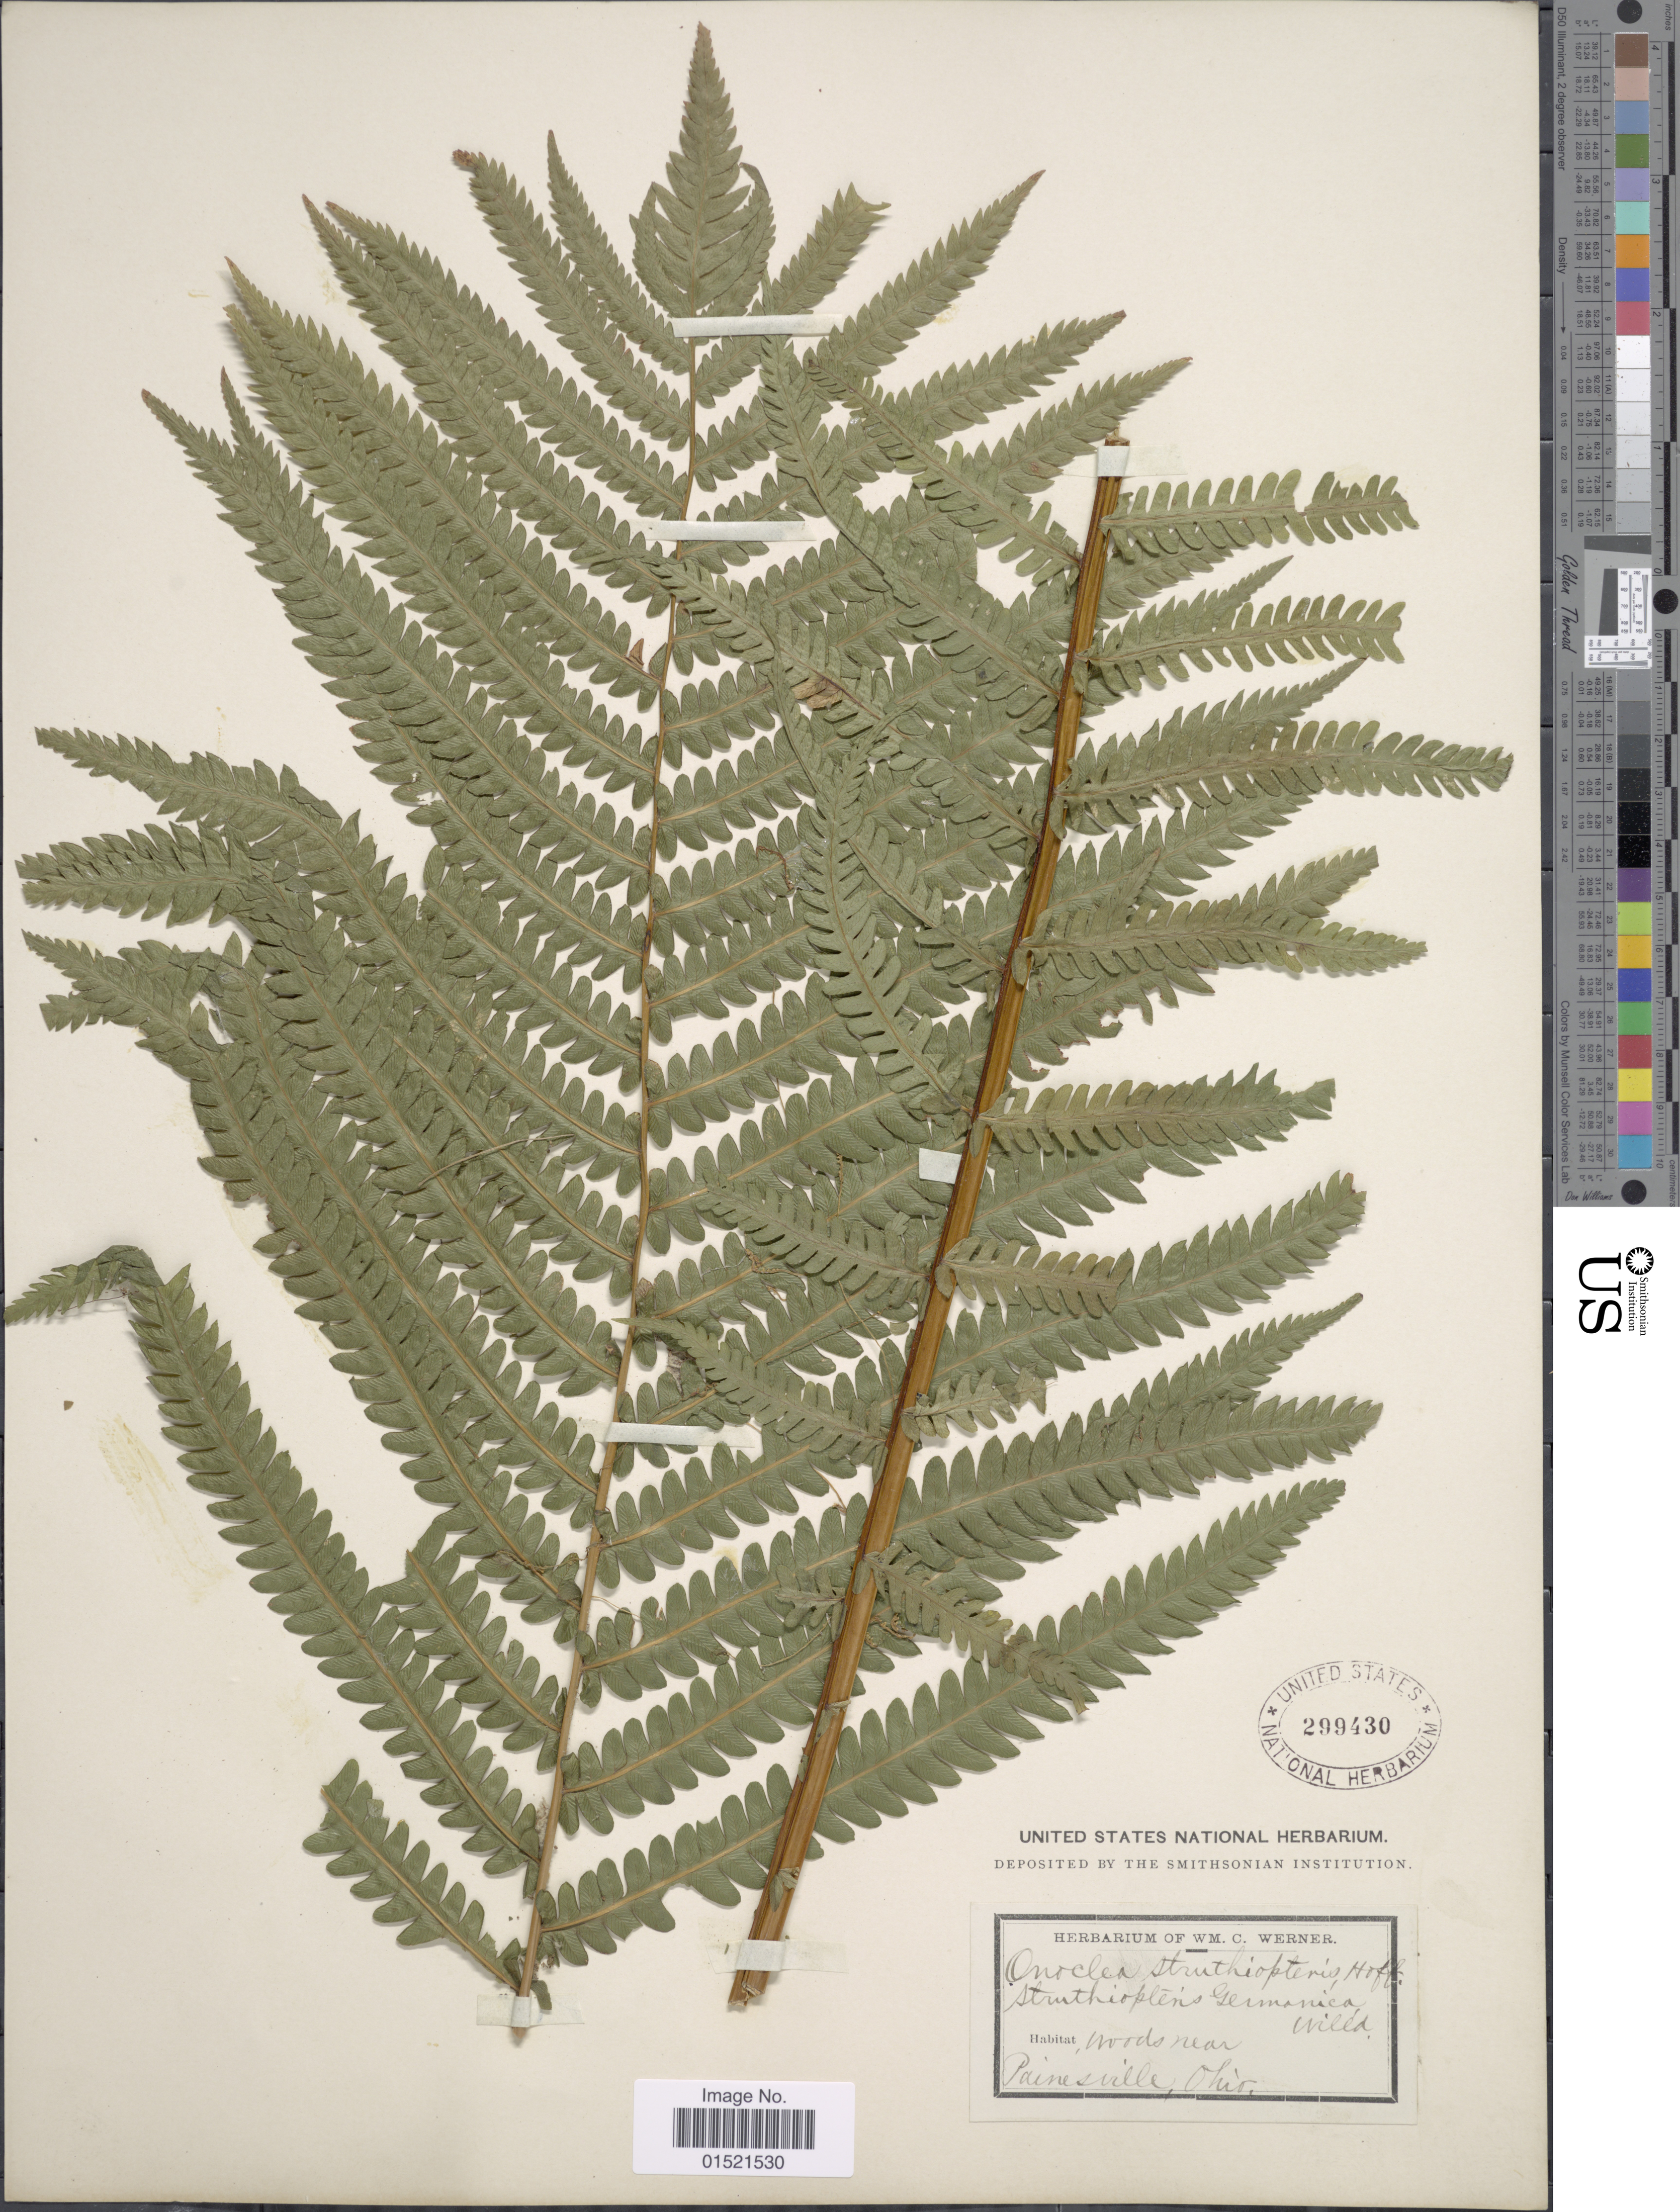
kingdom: Plantae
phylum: Tracheophyta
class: Polypodiopsida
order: Polypodiales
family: Onocleaceae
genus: Matteuccia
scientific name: Matteuccia struthiopteris var. pensylvanica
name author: (Willd.) C.V. Morton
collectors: ex herb. Wm. C. Werner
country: United States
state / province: Ohio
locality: Painesville, Ohio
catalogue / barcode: US 299430